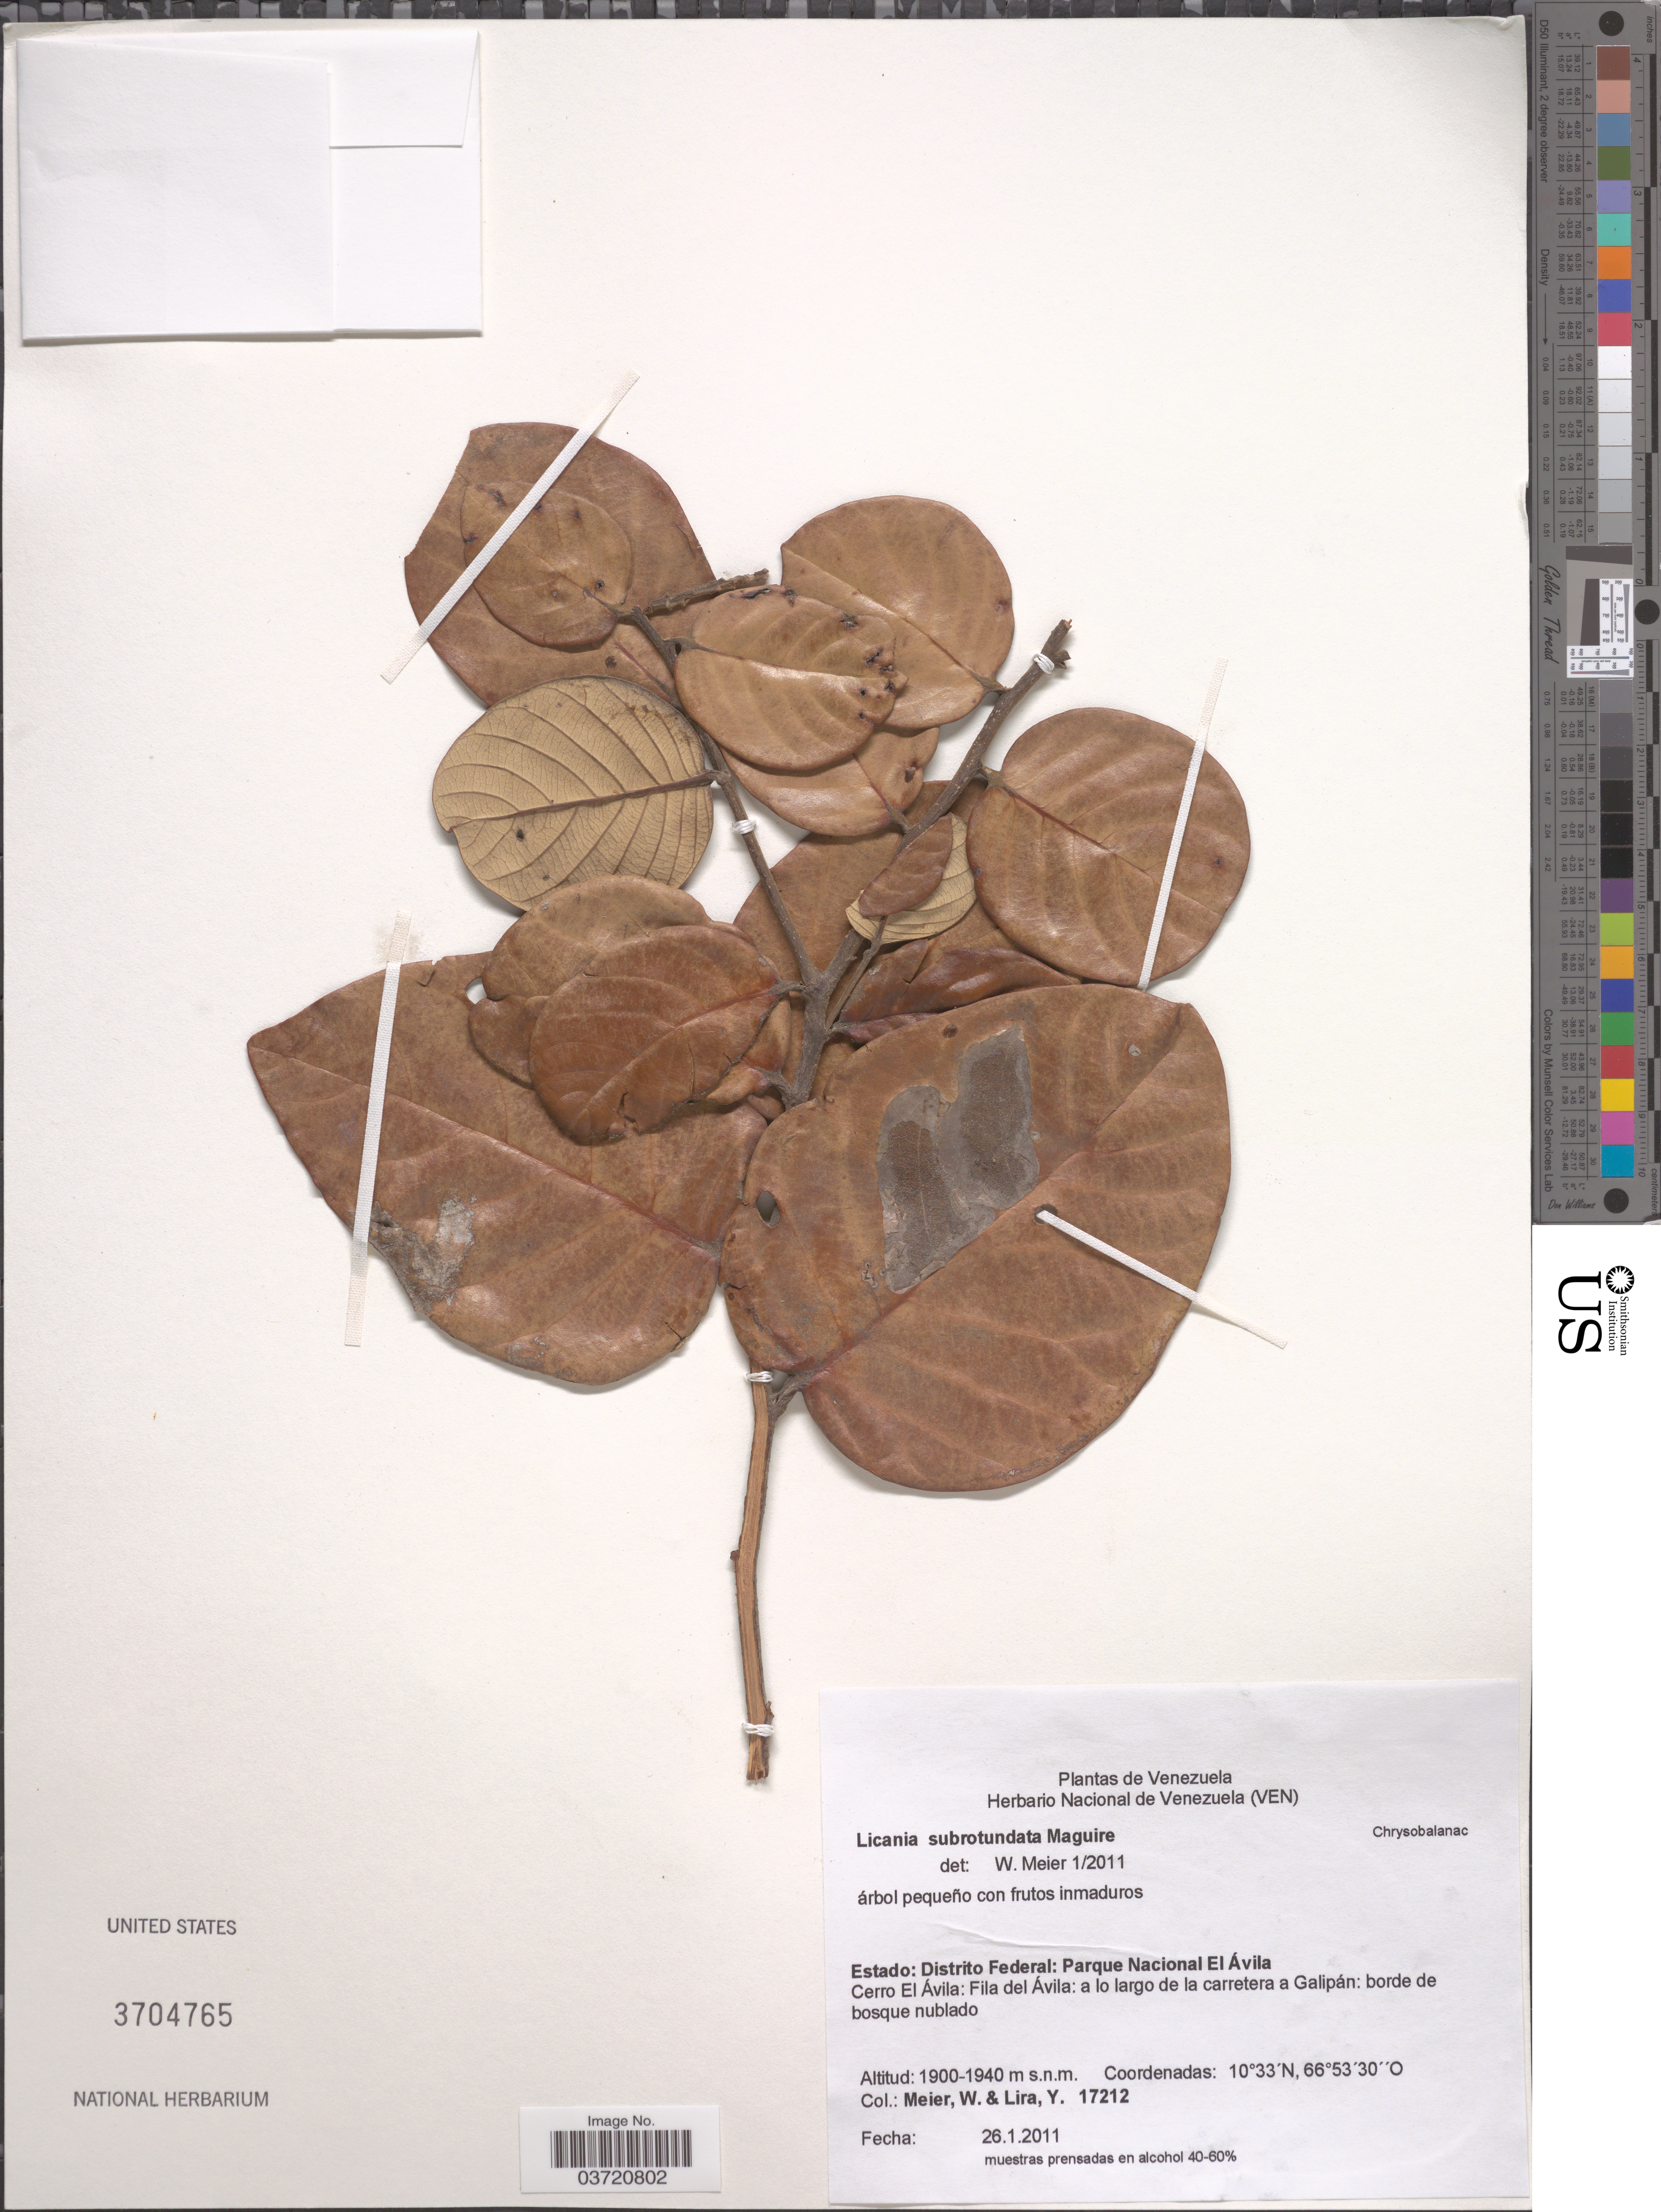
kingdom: Plantae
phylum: Tracheophyta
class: Magnoliopsida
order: Malpighiales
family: Chrysobalanaceae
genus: Licania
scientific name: Licania subrotundata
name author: Maguire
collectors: W. Meier & Y. Lira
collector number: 17212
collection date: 2011-01-26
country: Venezuela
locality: Parque Nacional El Ávilla. Cerro El Ávilla: Fila del Ávilla: a lo largo de la carretera a Galipán.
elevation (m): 1900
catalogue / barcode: US 3704765